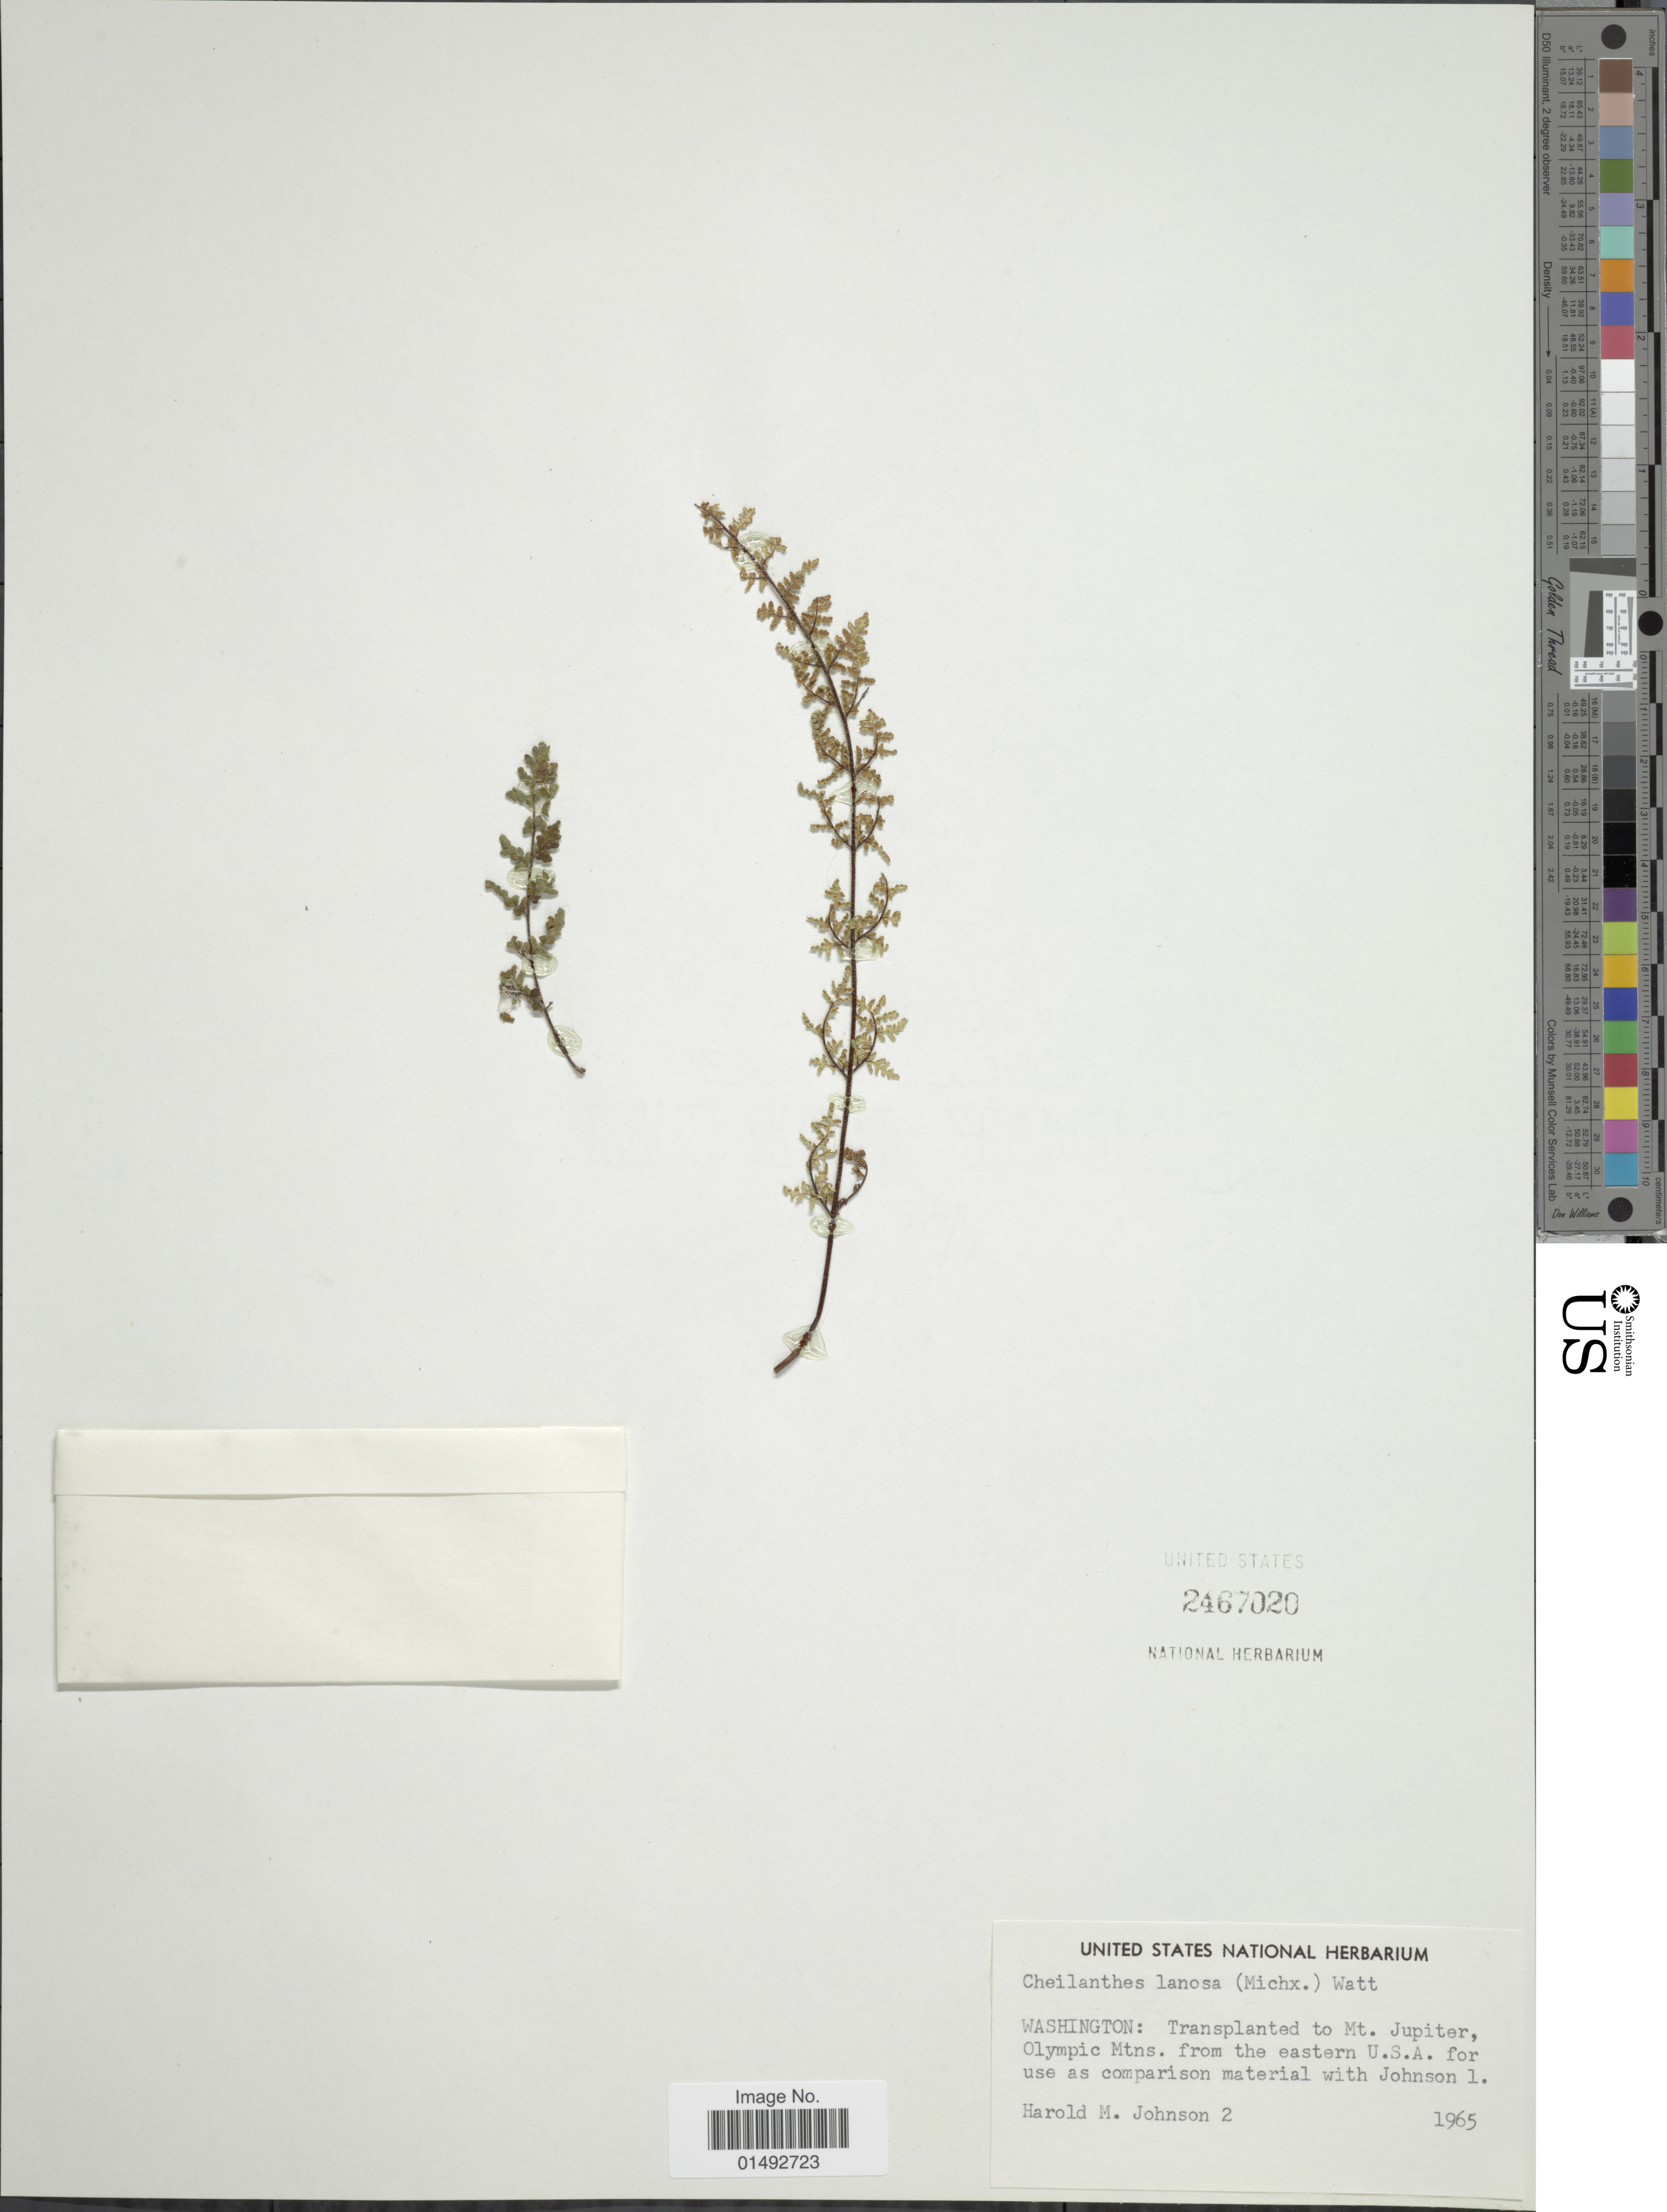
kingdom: Plantae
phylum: Tracheophyta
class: Polypodiopsida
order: Polypodiales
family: Pteridaceae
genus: Myriopteris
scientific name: Myriopteris lanosa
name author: (Michx.) Grusz & Windham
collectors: H. Johnson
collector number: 2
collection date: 1965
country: United States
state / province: Washington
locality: Transplanted to Mt. Jupiter, Olympic Mtns. from the eastern U.S.A. for use as comparison material with Johnson 1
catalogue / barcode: US 2467020